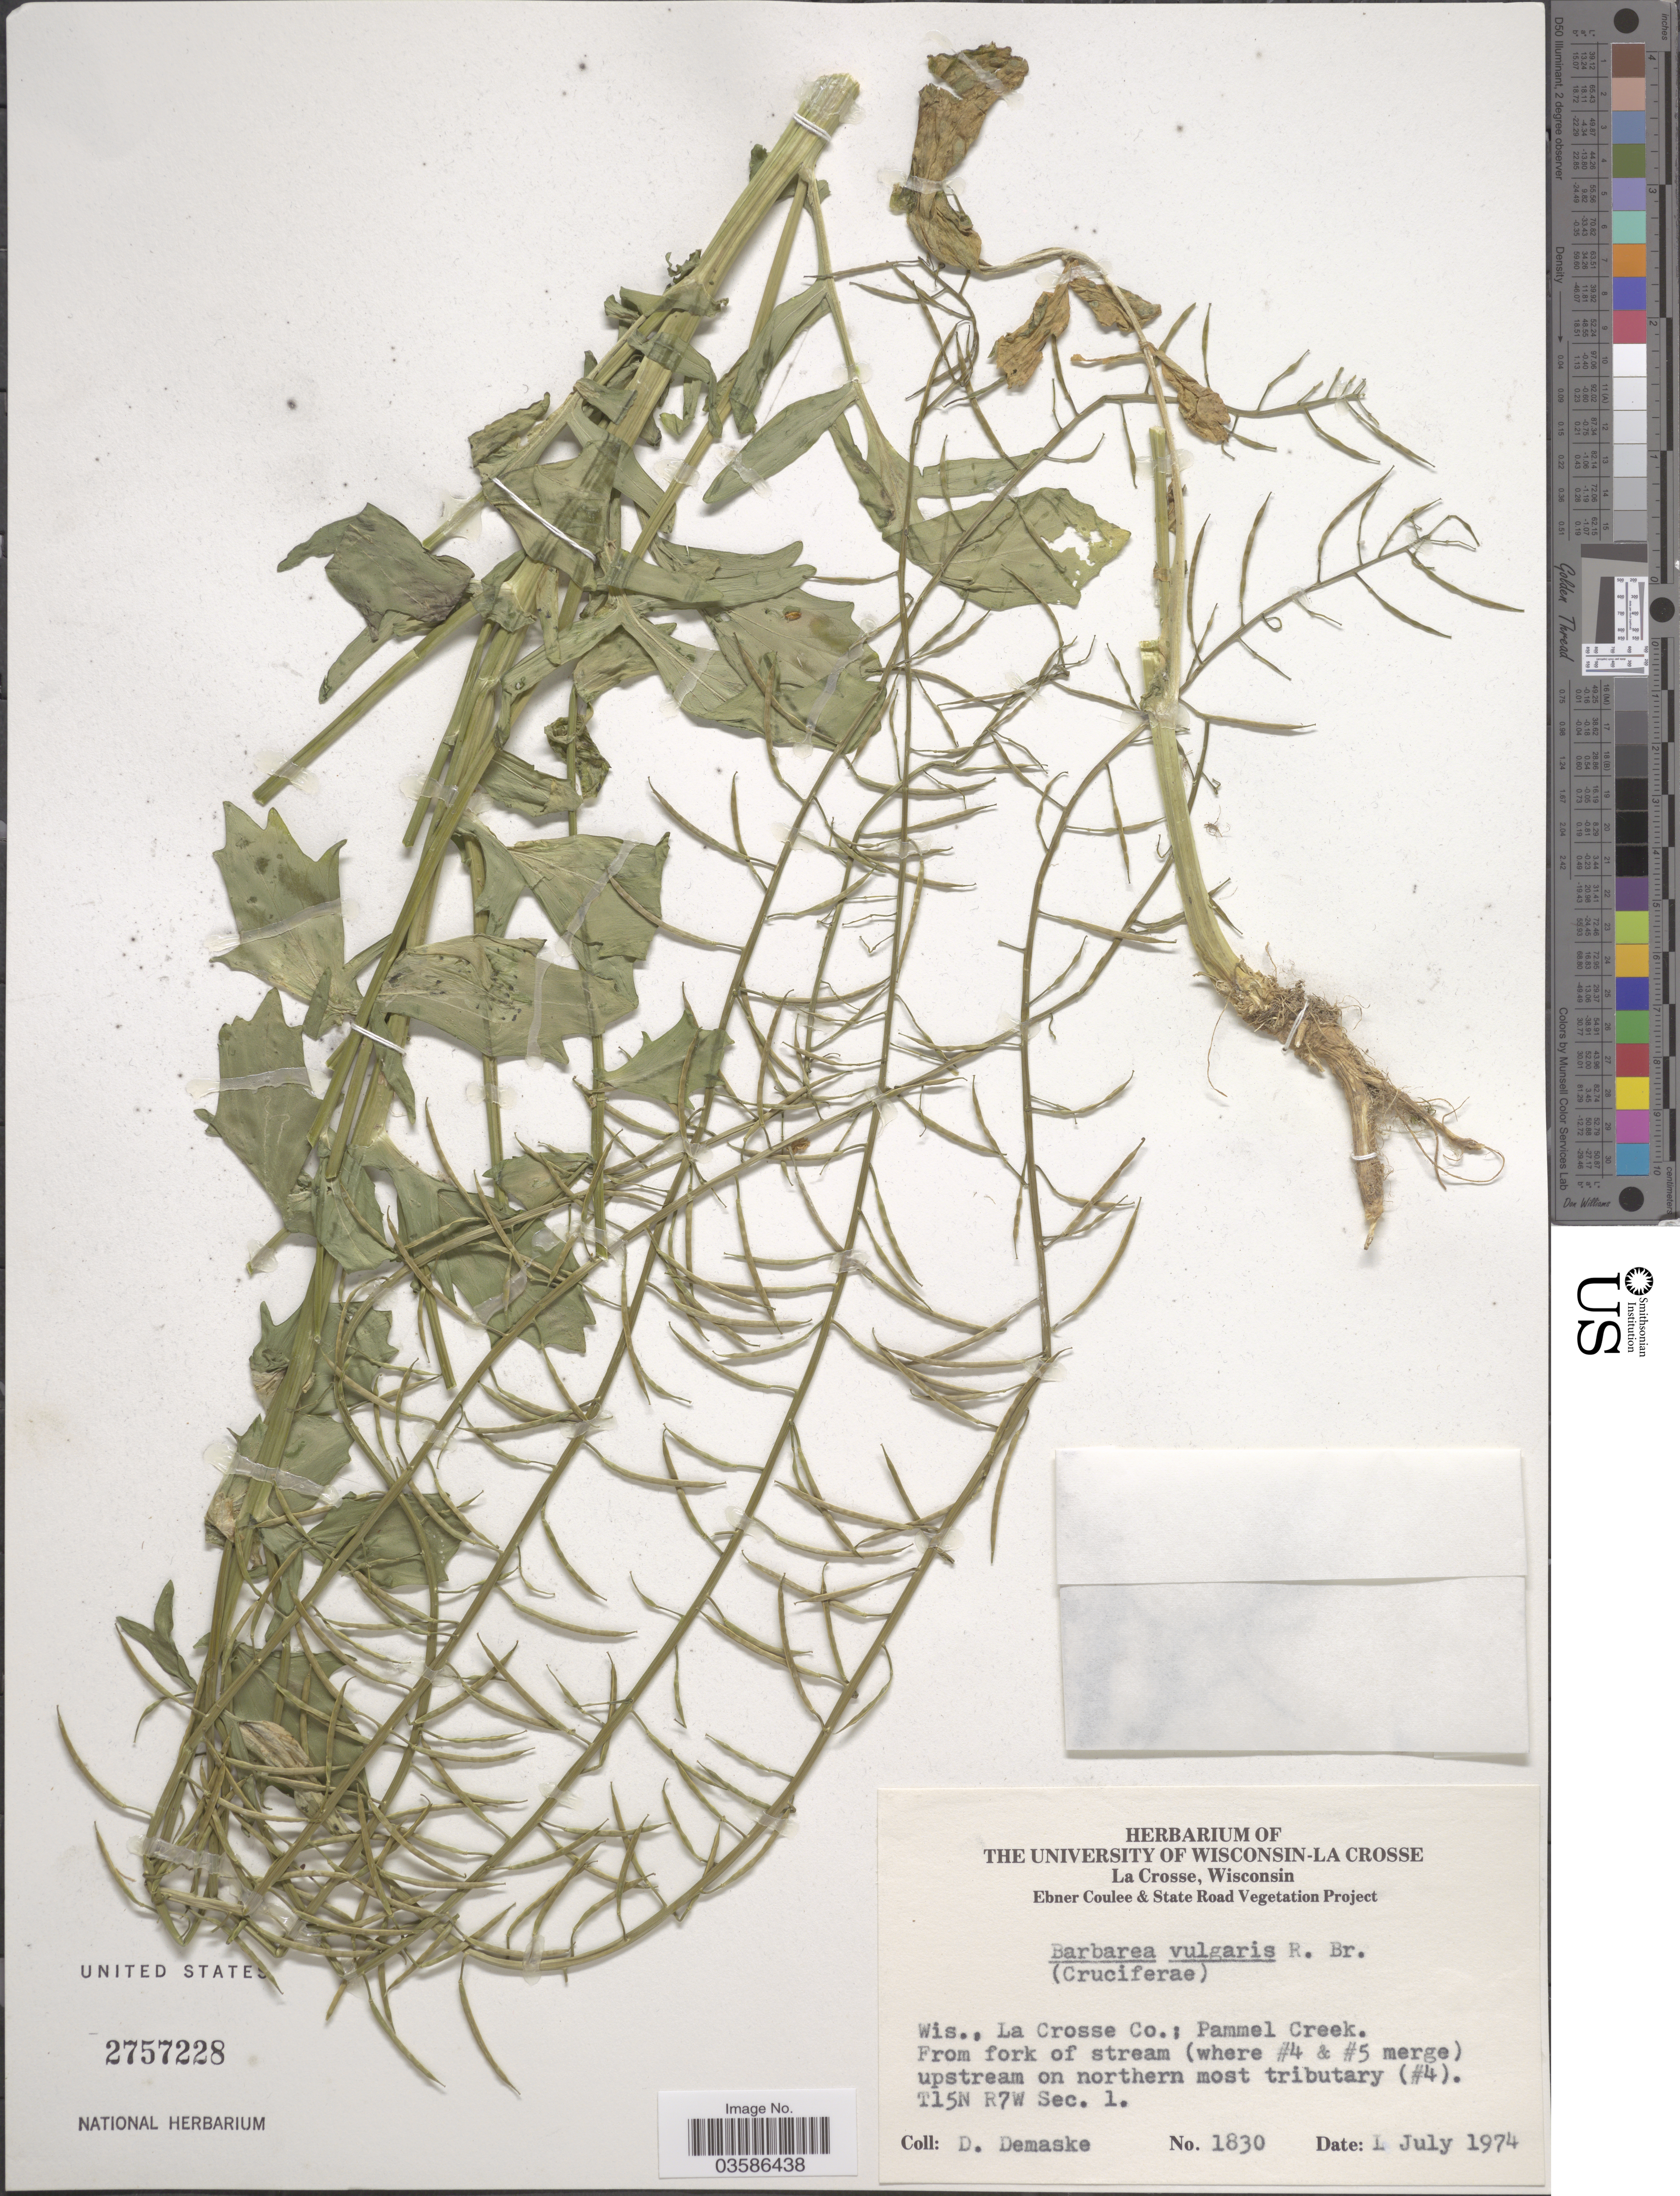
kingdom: Plantae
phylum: Tracheophyta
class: Magnoliopsida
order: Brassicales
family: Brassicaceae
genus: Barbarea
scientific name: Barbarea vulgaris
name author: W.T. Aiton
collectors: D. Demaske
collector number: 1830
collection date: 1974-07-01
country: United States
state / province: Wisconsin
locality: La Crosse Co.; Pammel Creek. From fork of stream (where #4 & #5 merge) upstream on northern most tributary (#4). T15N R7W Sec. 1.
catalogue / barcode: US 2757228